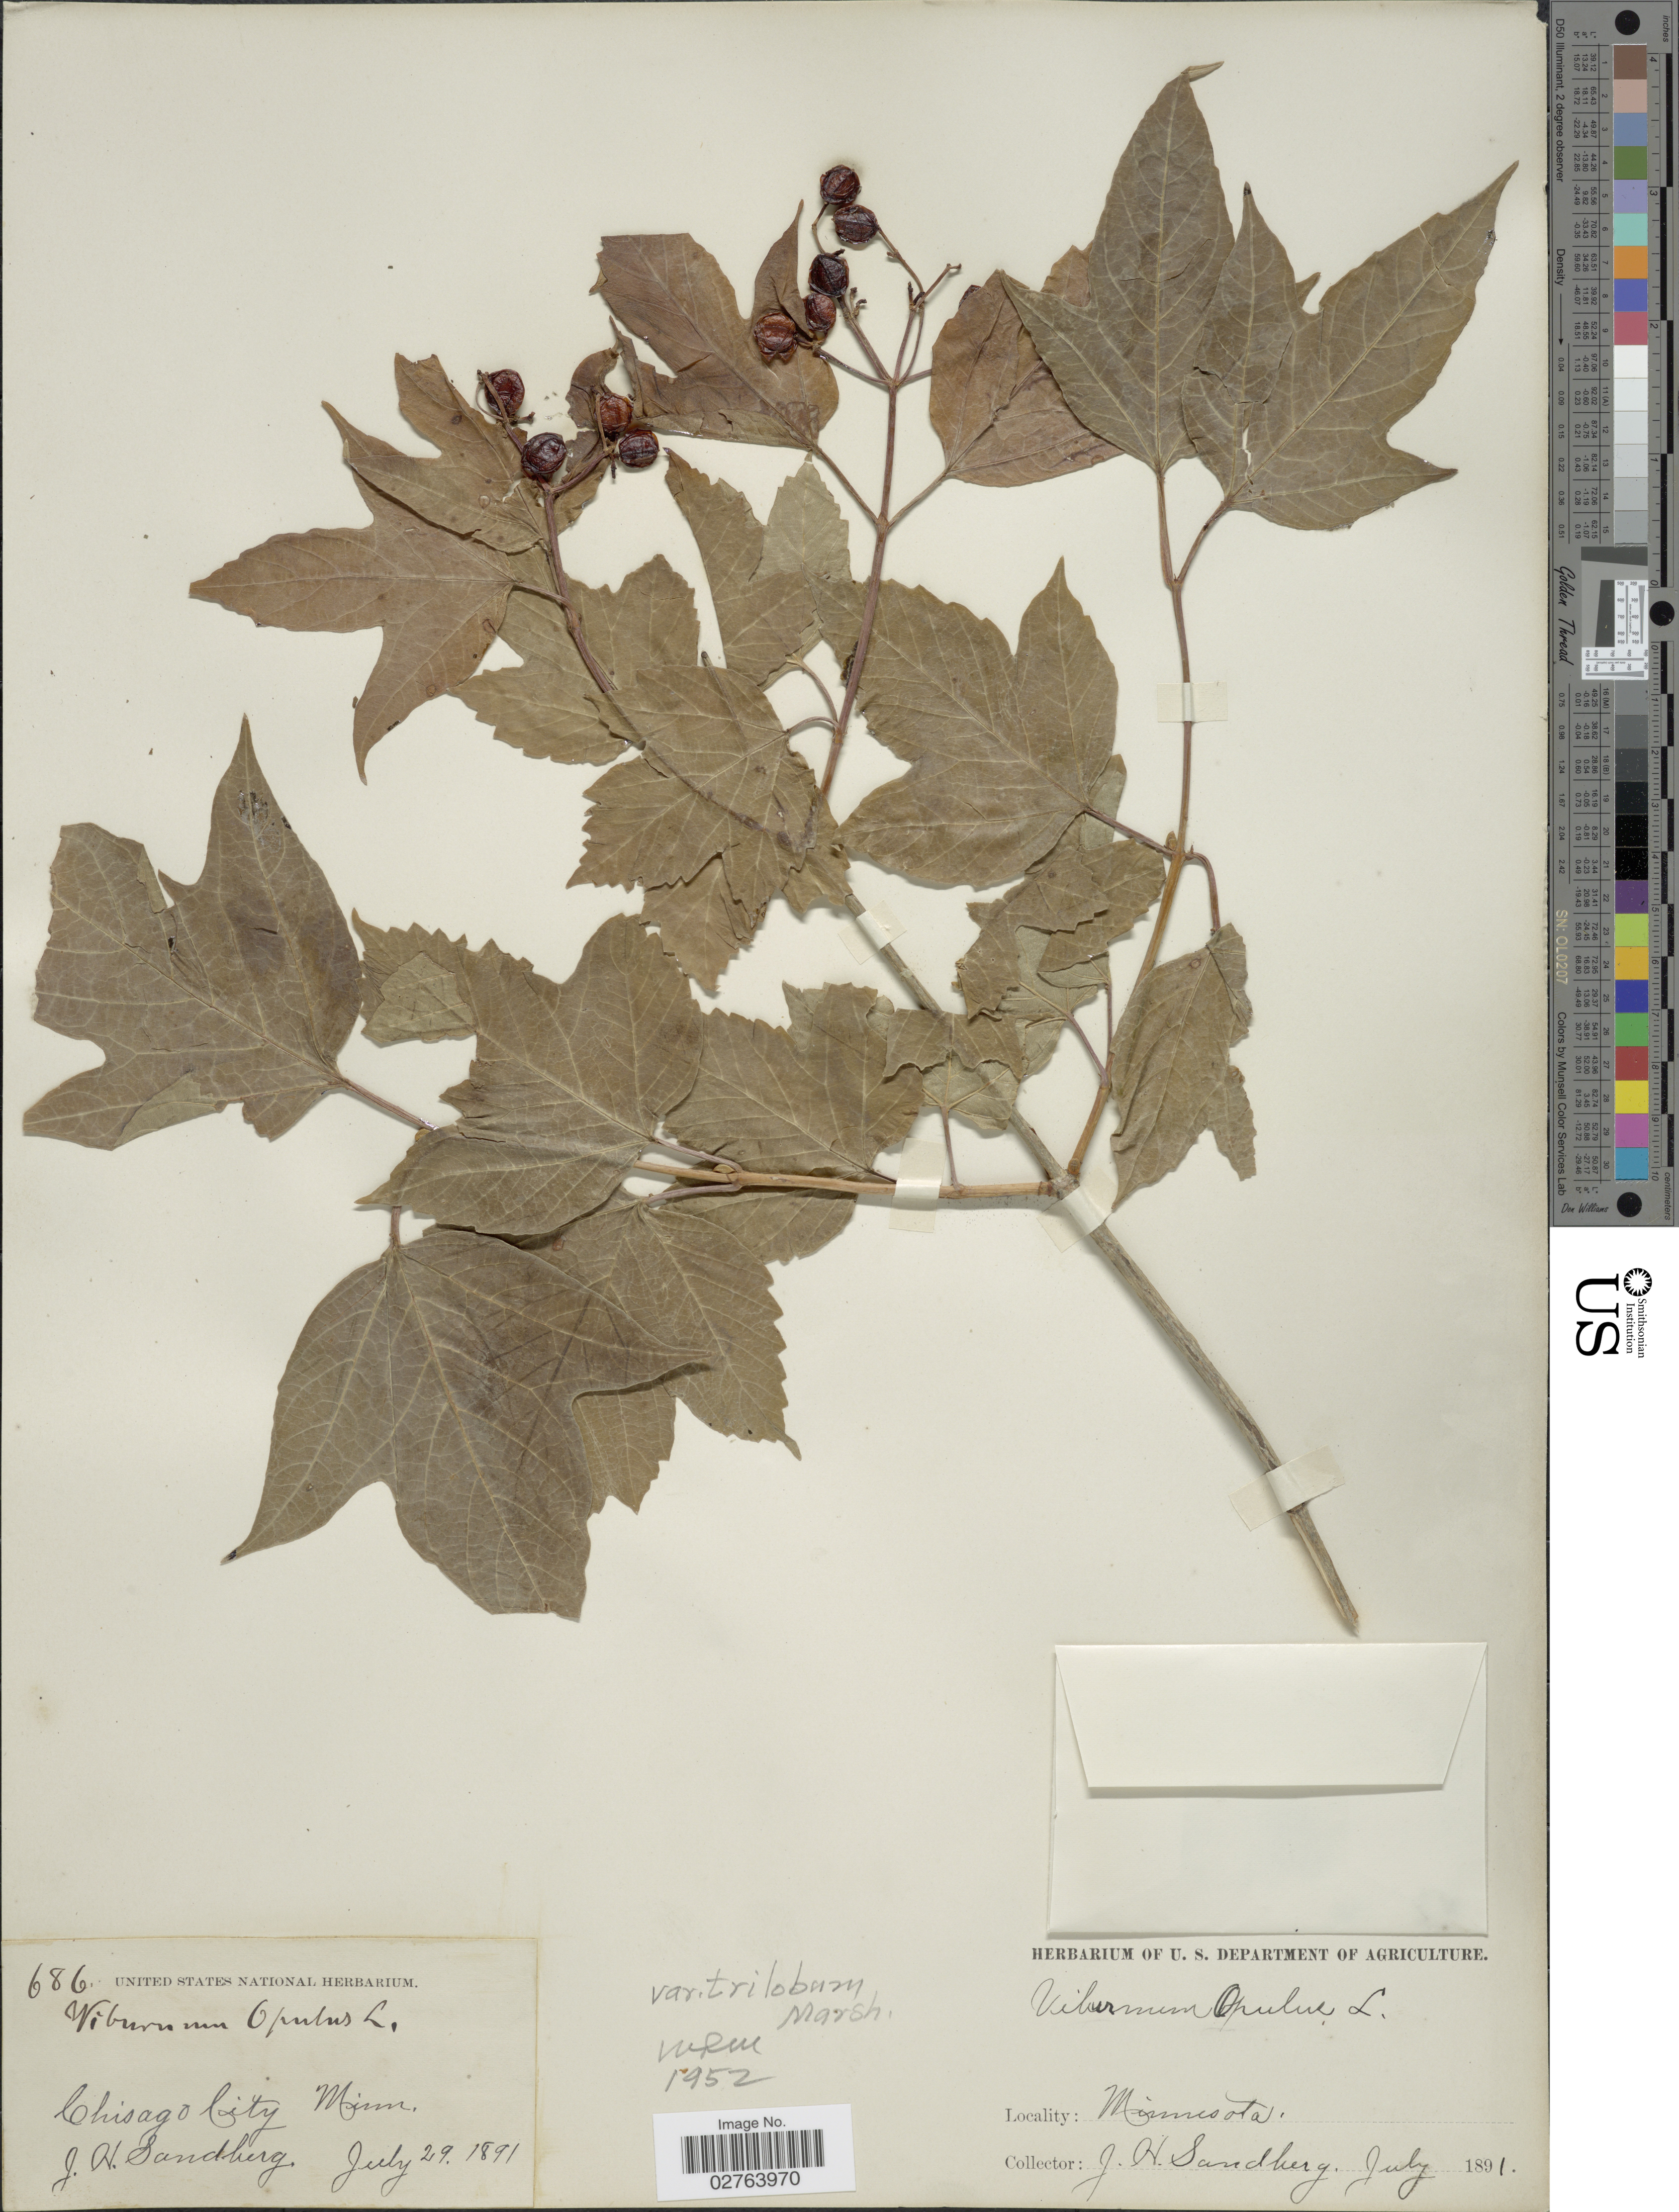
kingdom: Plantae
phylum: Tracheophyta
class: Magnoliopsida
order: Dipsacales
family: Viburnaceae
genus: Viburnum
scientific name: Viburnum opulus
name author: L.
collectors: J. H. Sandberg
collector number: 686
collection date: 1891-07-29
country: United States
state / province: Minnesota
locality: Chicago City